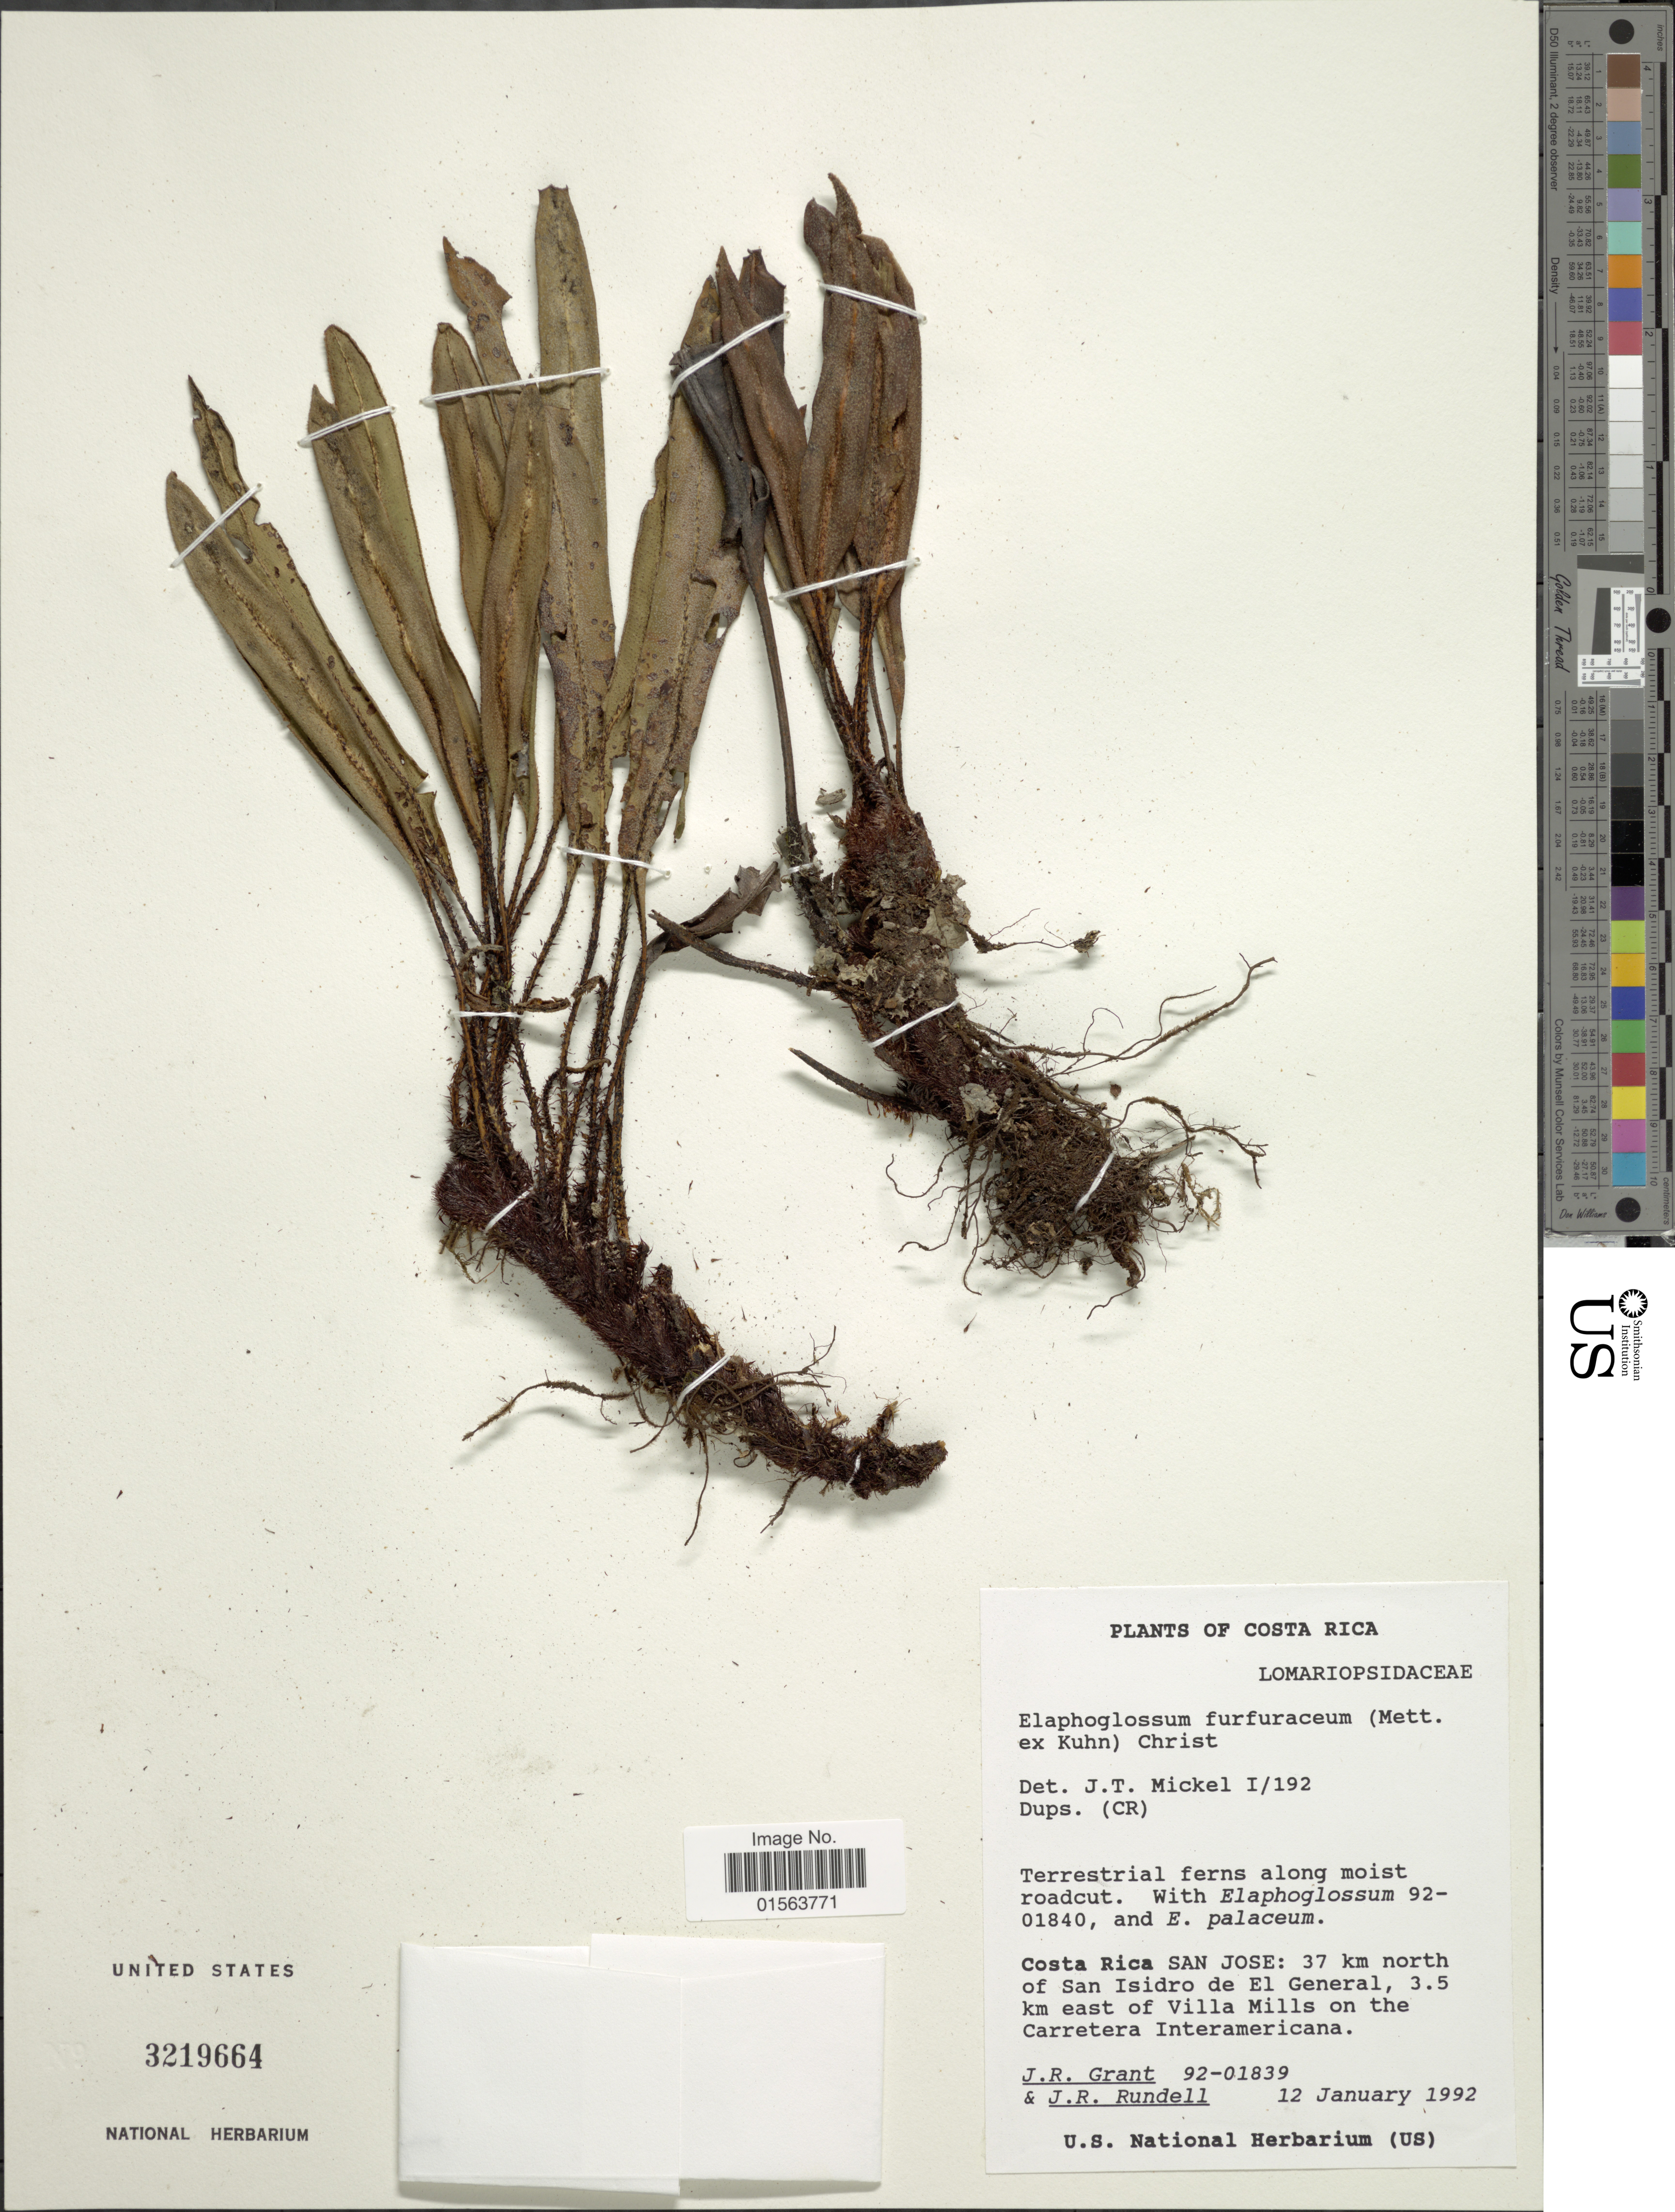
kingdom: Plantae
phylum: Tracheophyta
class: Polypodiopsida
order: Polypodiales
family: Dryopteridaceae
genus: Elaphoglossum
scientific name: Elaphoglossum furfuraceum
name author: (Mett. ex Kuhn) Christ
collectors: J. Grant & J. R. Rundell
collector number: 92-01839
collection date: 1992-01-12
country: Costa Rica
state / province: San José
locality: San Jose: 37 km north of San Isidro de El General, 3.5 km east of Villa Mills on the Carretera Interamericana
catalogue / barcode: US 3219664